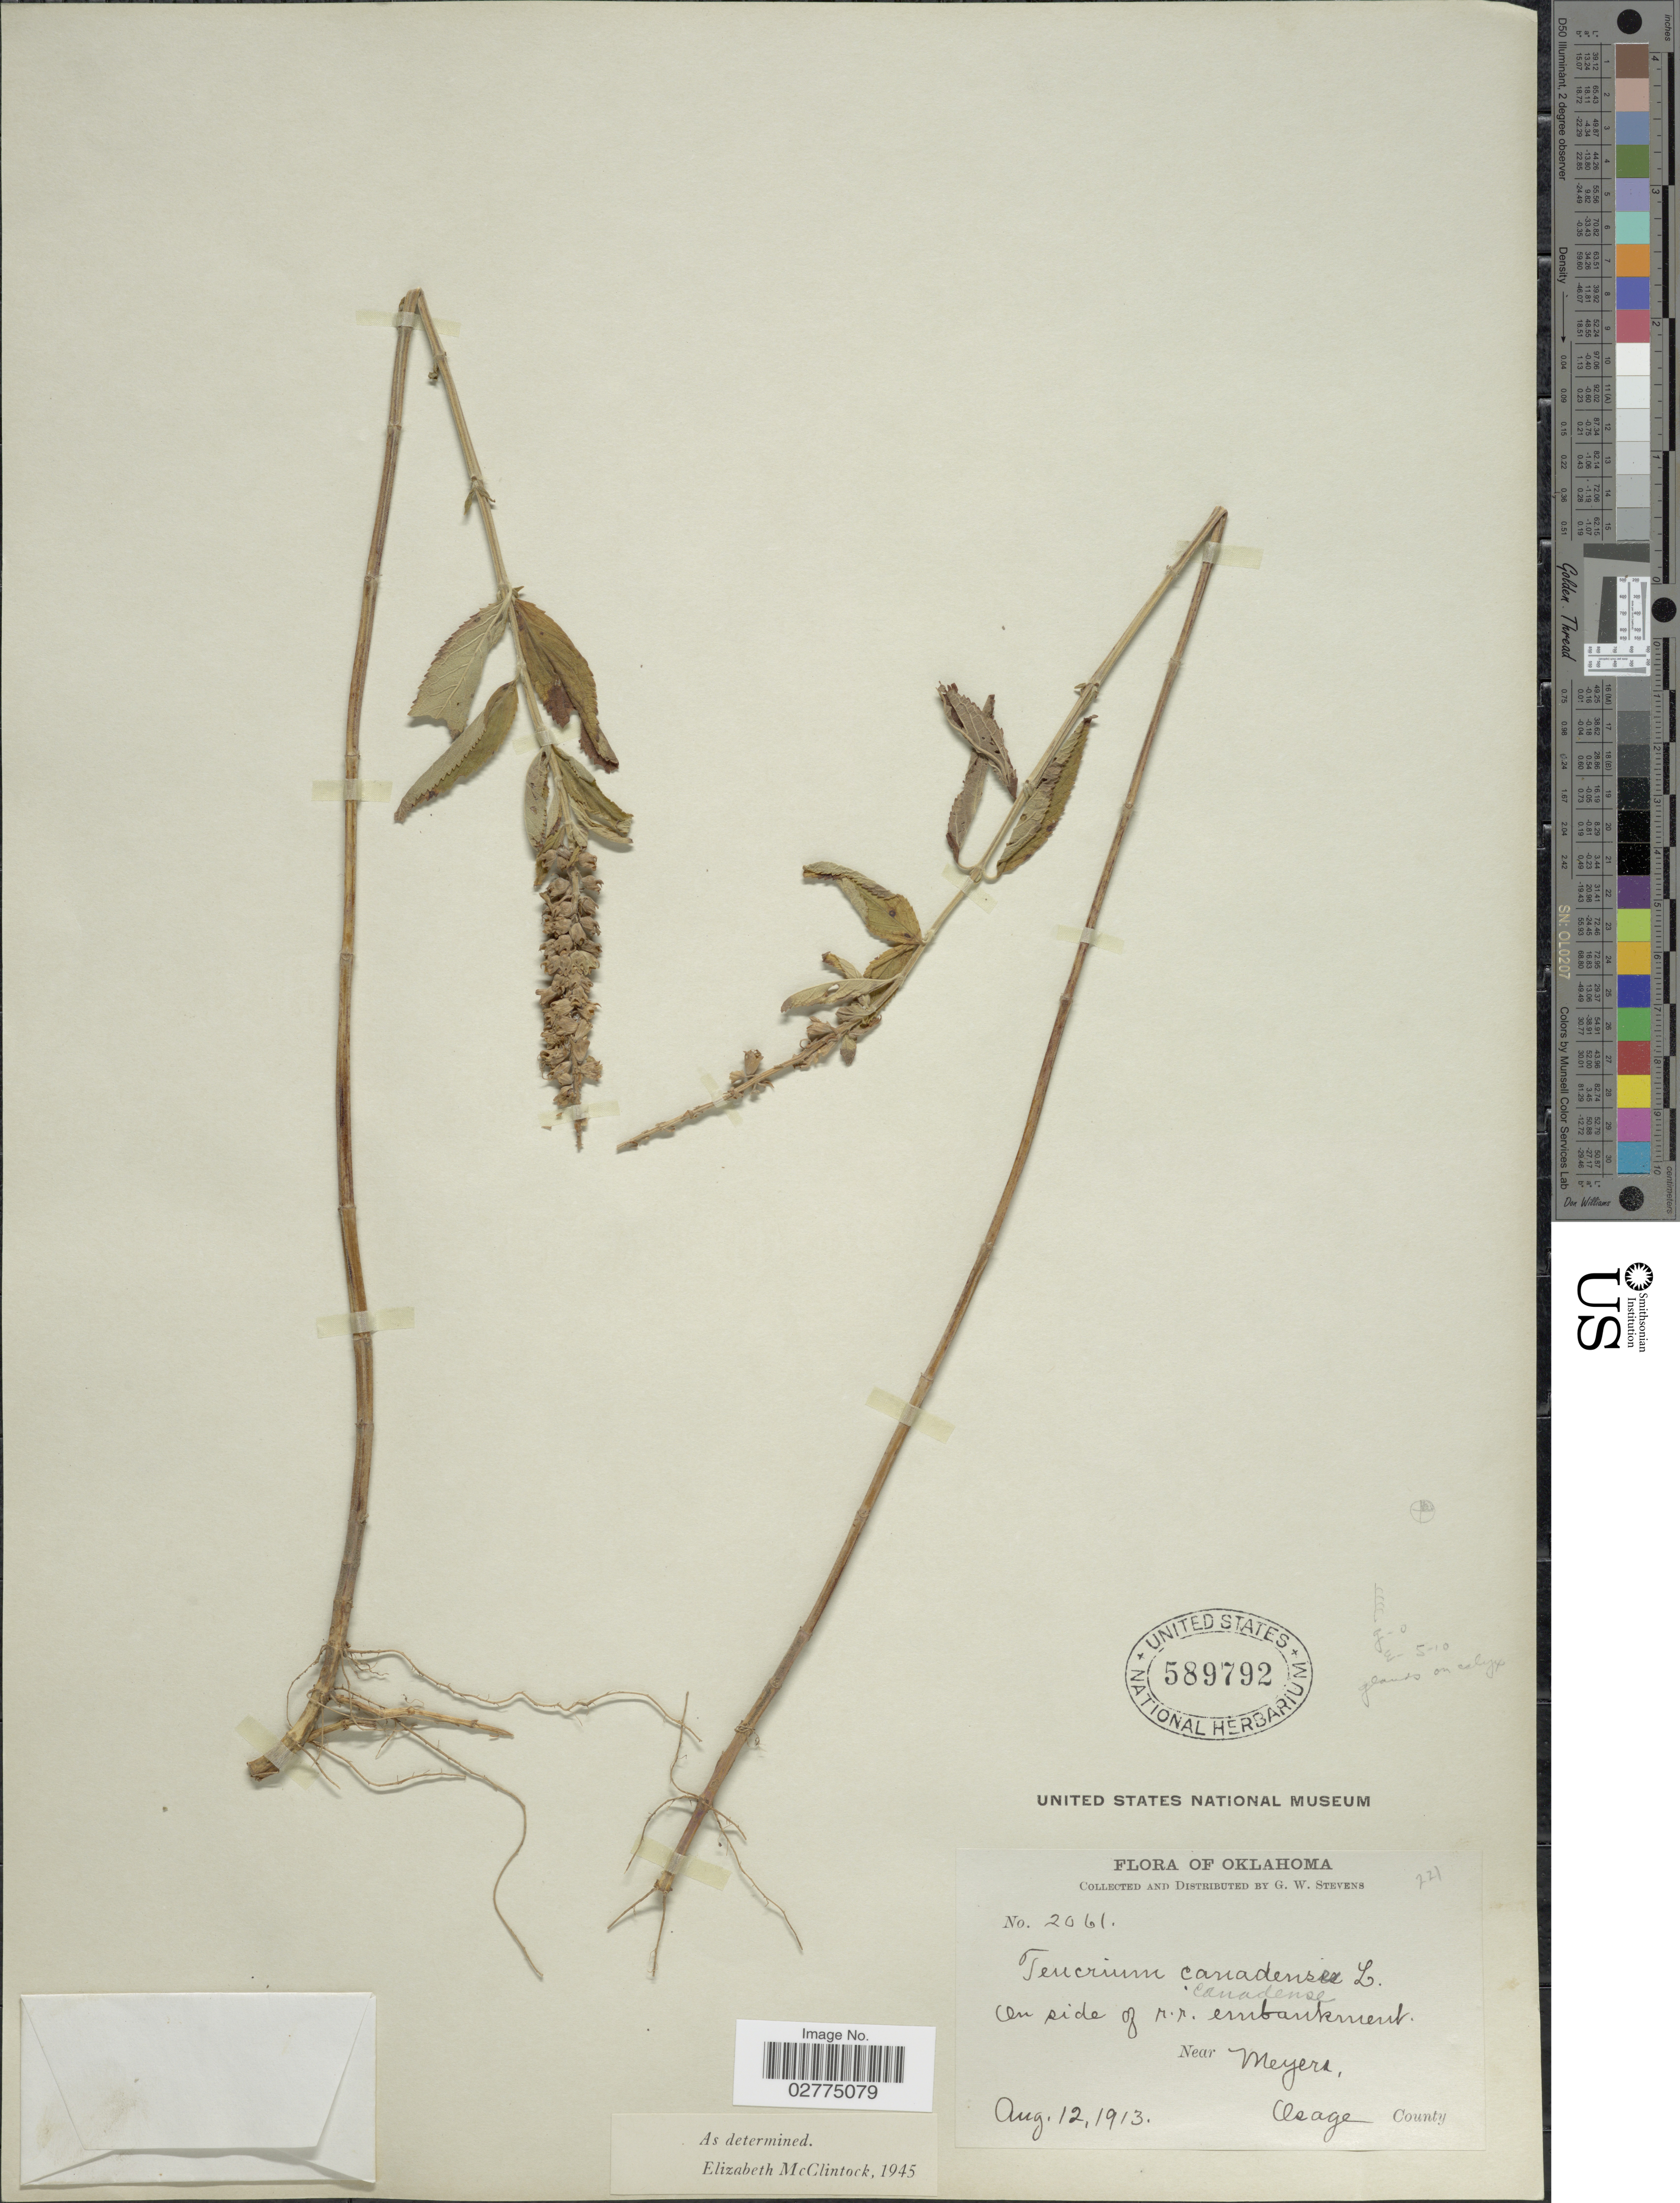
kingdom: Plantae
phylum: Tracheophyta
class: Magnoliopsida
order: Lamiales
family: Lamiaceae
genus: Teucrium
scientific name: Teucrium canadense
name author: L.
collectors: G. W. Stevens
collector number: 2061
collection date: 1913-08-12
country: United States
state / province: Oklahoma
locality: On side of r.r. embankment, Near Meyers, Osage County.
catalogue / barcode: US 589792